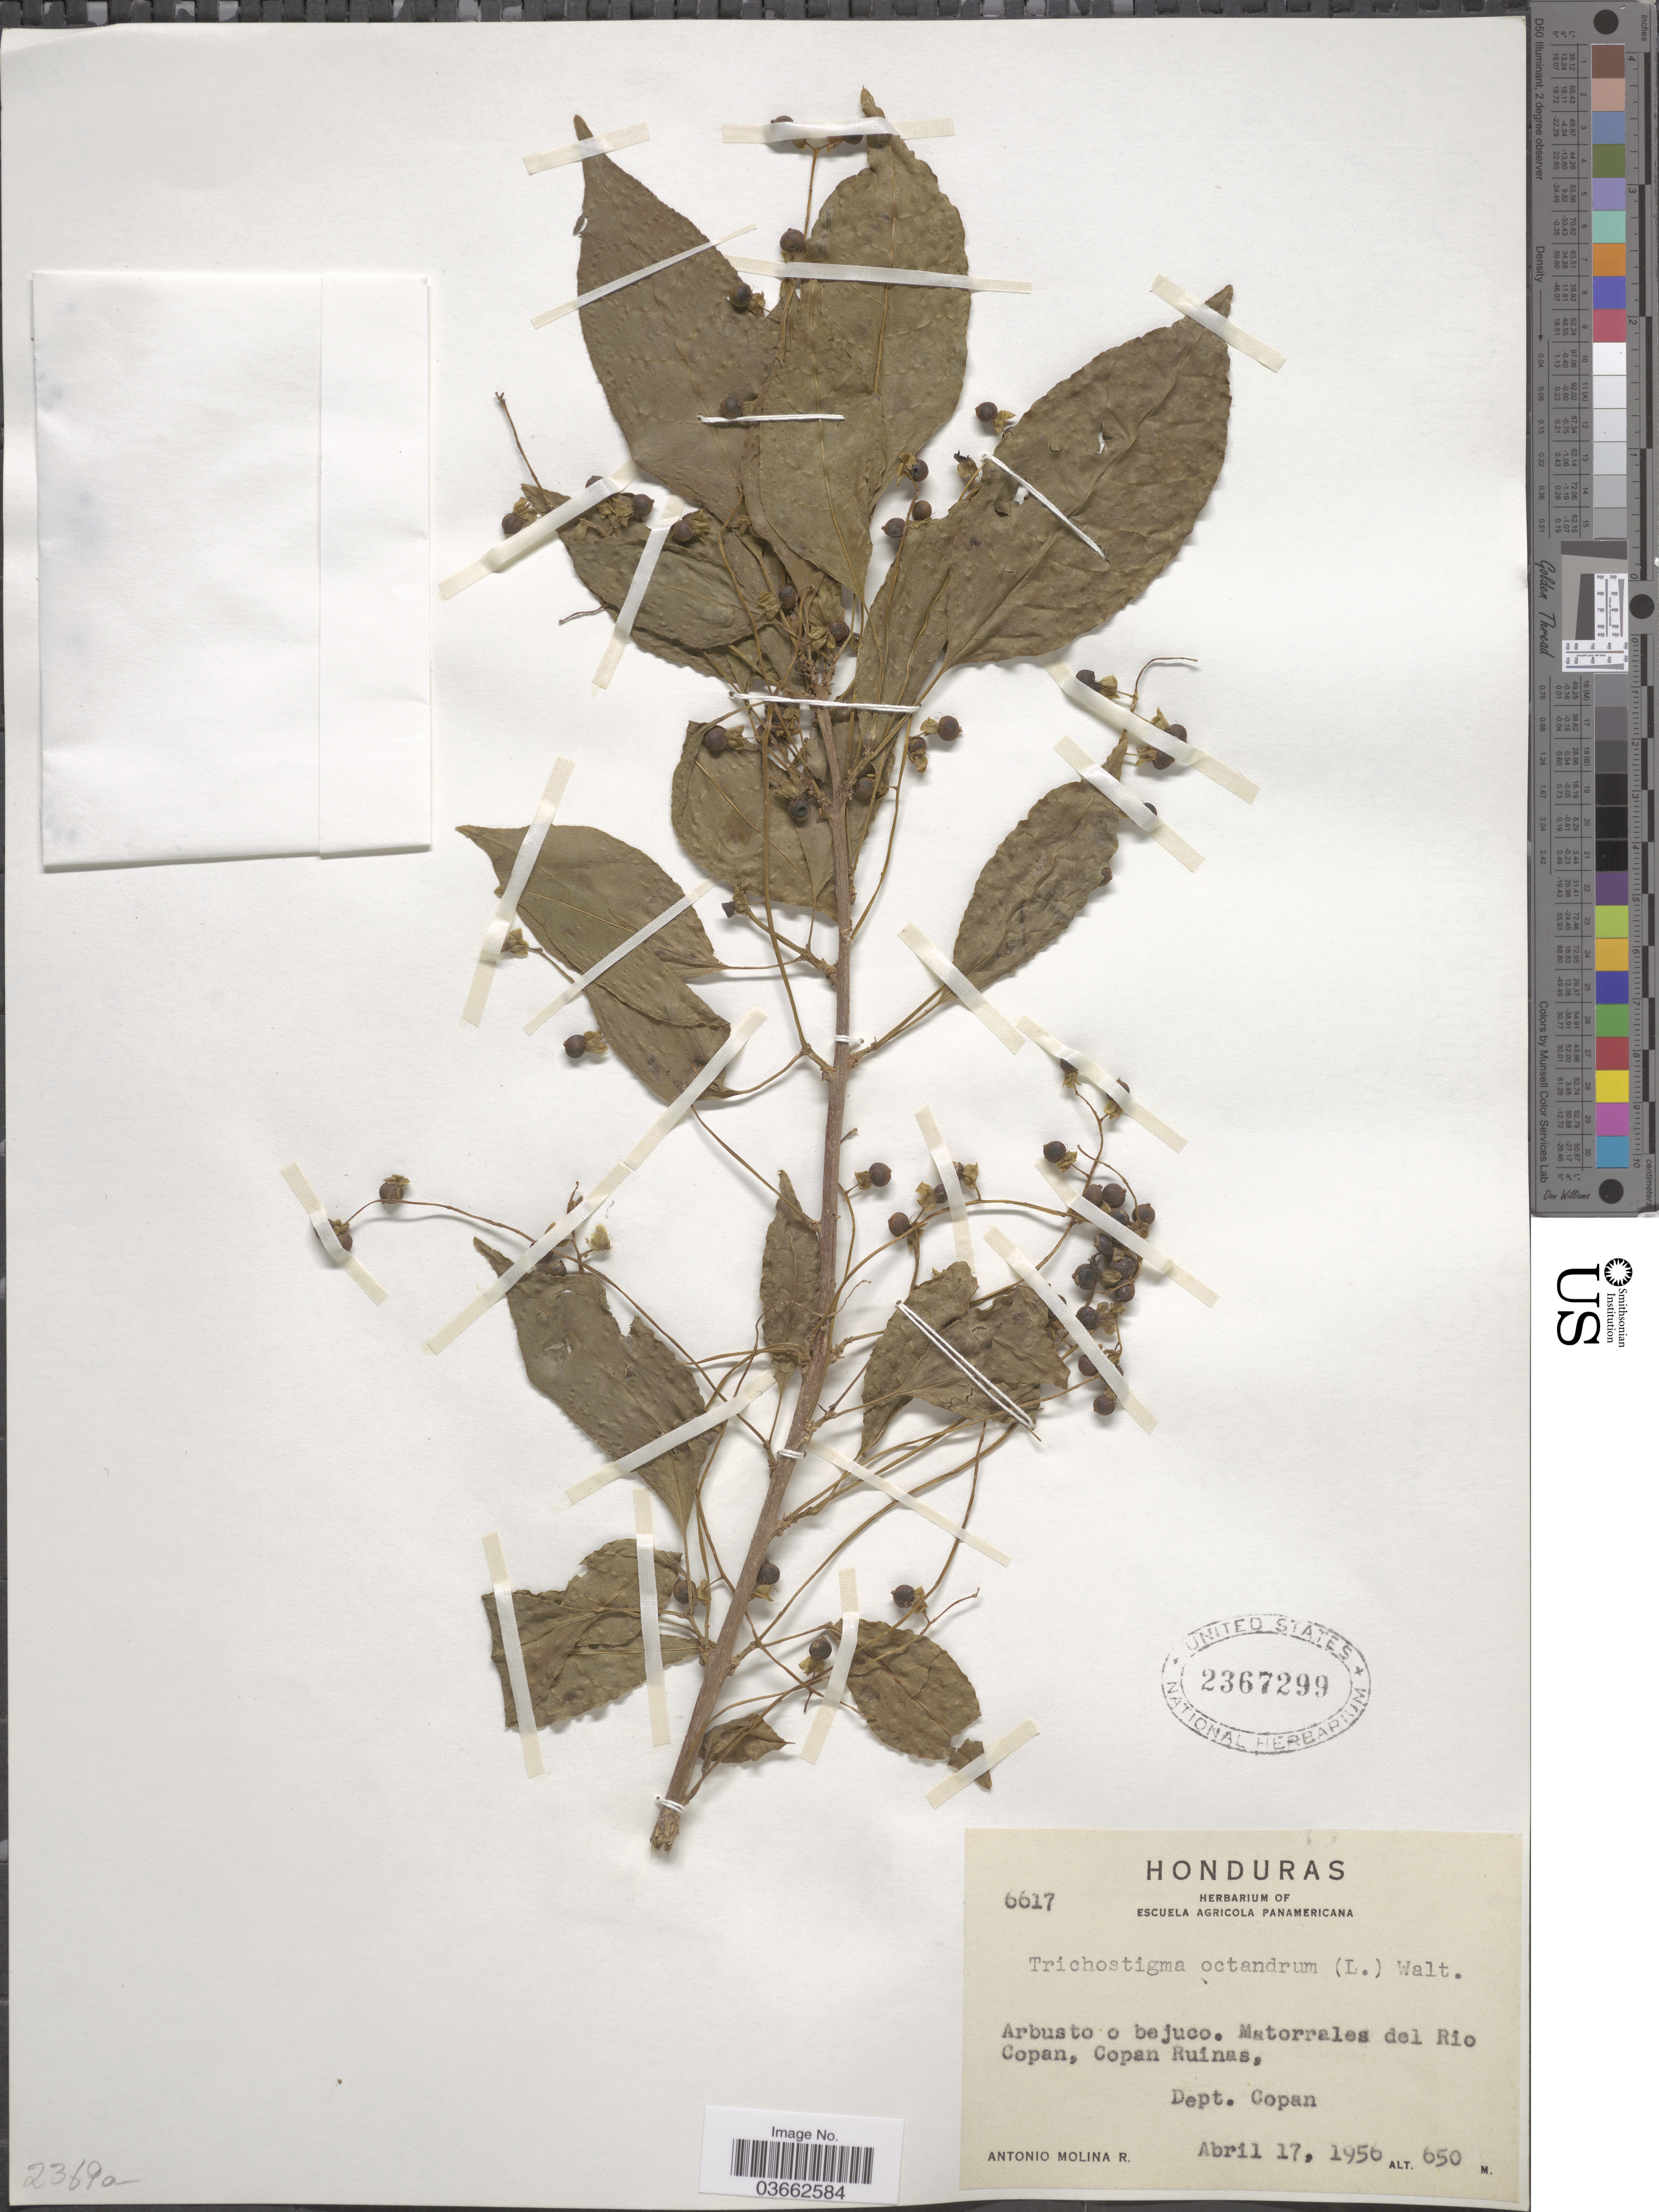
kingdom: Plantae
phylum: Tracheophyta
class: Magnoliopsida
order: Caryophyllales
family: Phytolaccaceae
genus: Trichostigma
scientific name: Trichostigma octandrum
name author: (L.) H. Walter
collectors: A. Molina R.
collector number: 6617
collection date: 1956-04-17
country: Honduras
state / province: Copán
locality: Matorrales del Rio Copan, Copan Ruinas, Dept. Copan.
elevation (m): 650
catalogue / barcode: US 2367299